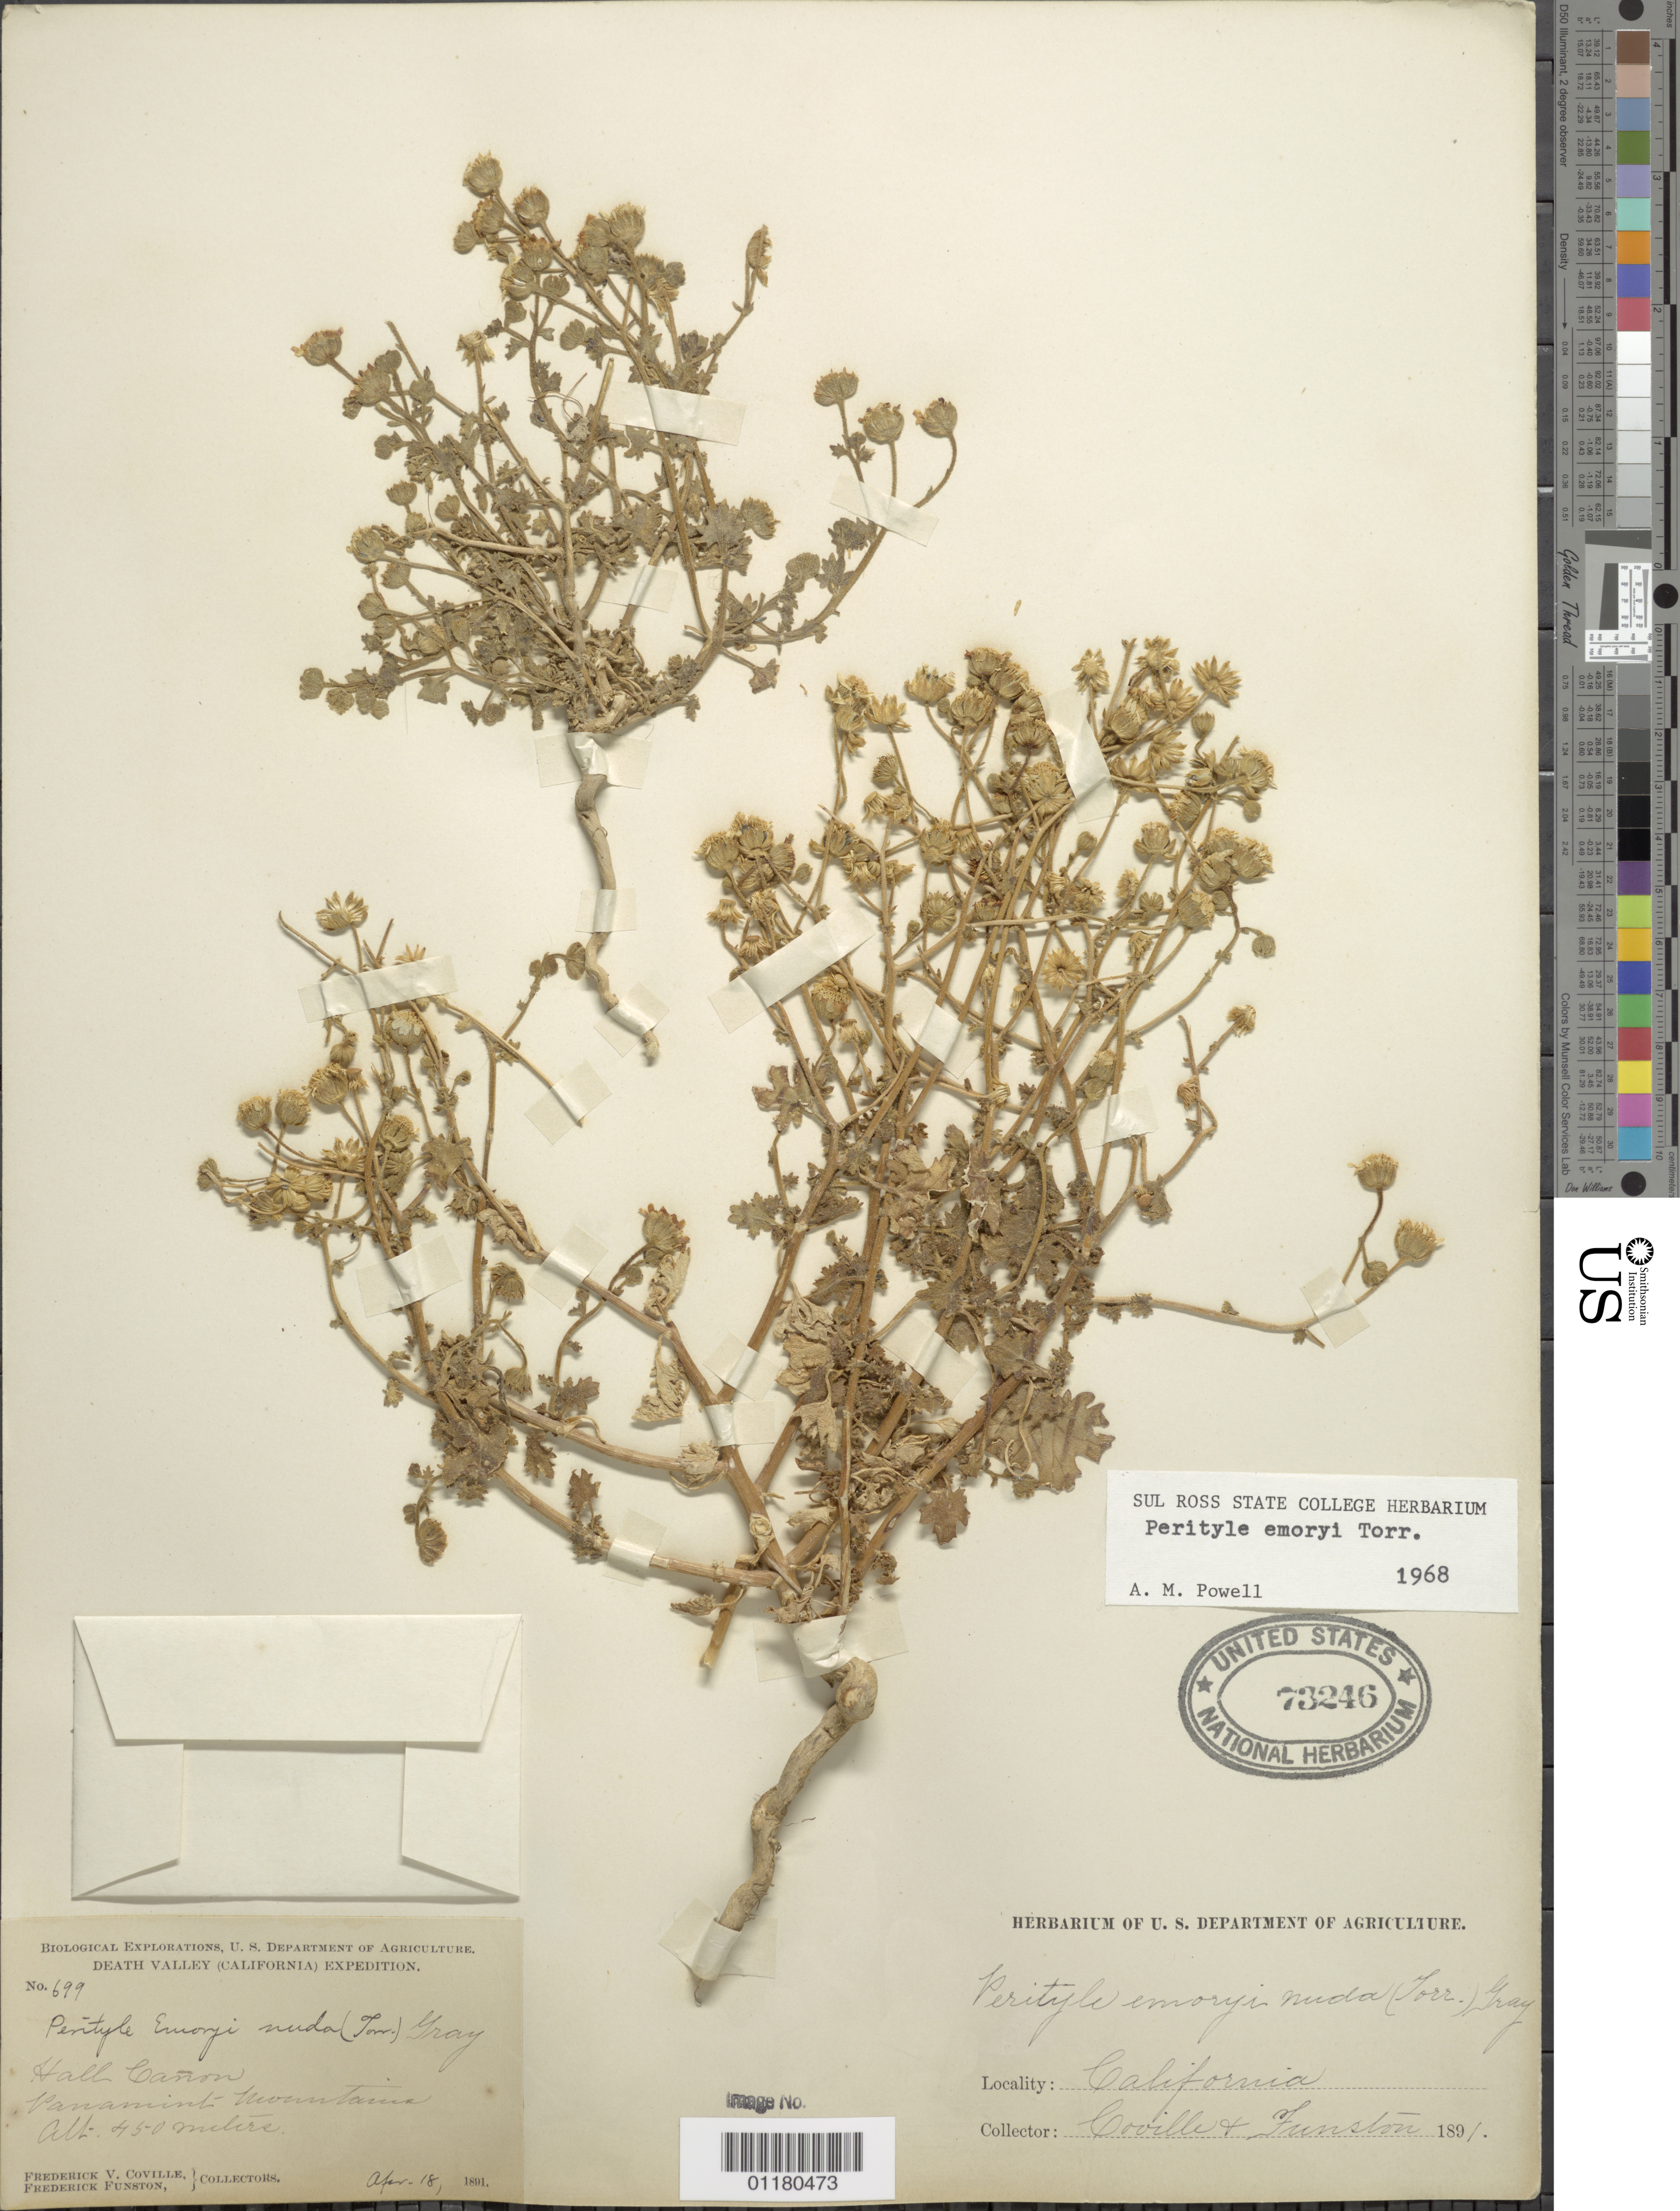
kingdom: Plantae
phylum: Tracheophyta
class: Magnoliopsida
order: Asterales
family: Asteraceae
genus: Perityle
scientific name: Perityle emoryi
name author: Torr.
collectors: F. V. Coville & F. Funston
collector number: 699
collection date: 1891-04-18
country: United States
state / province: California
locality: Hall Canyon, Panamint Mountains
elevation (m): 450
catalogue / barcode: US 73246